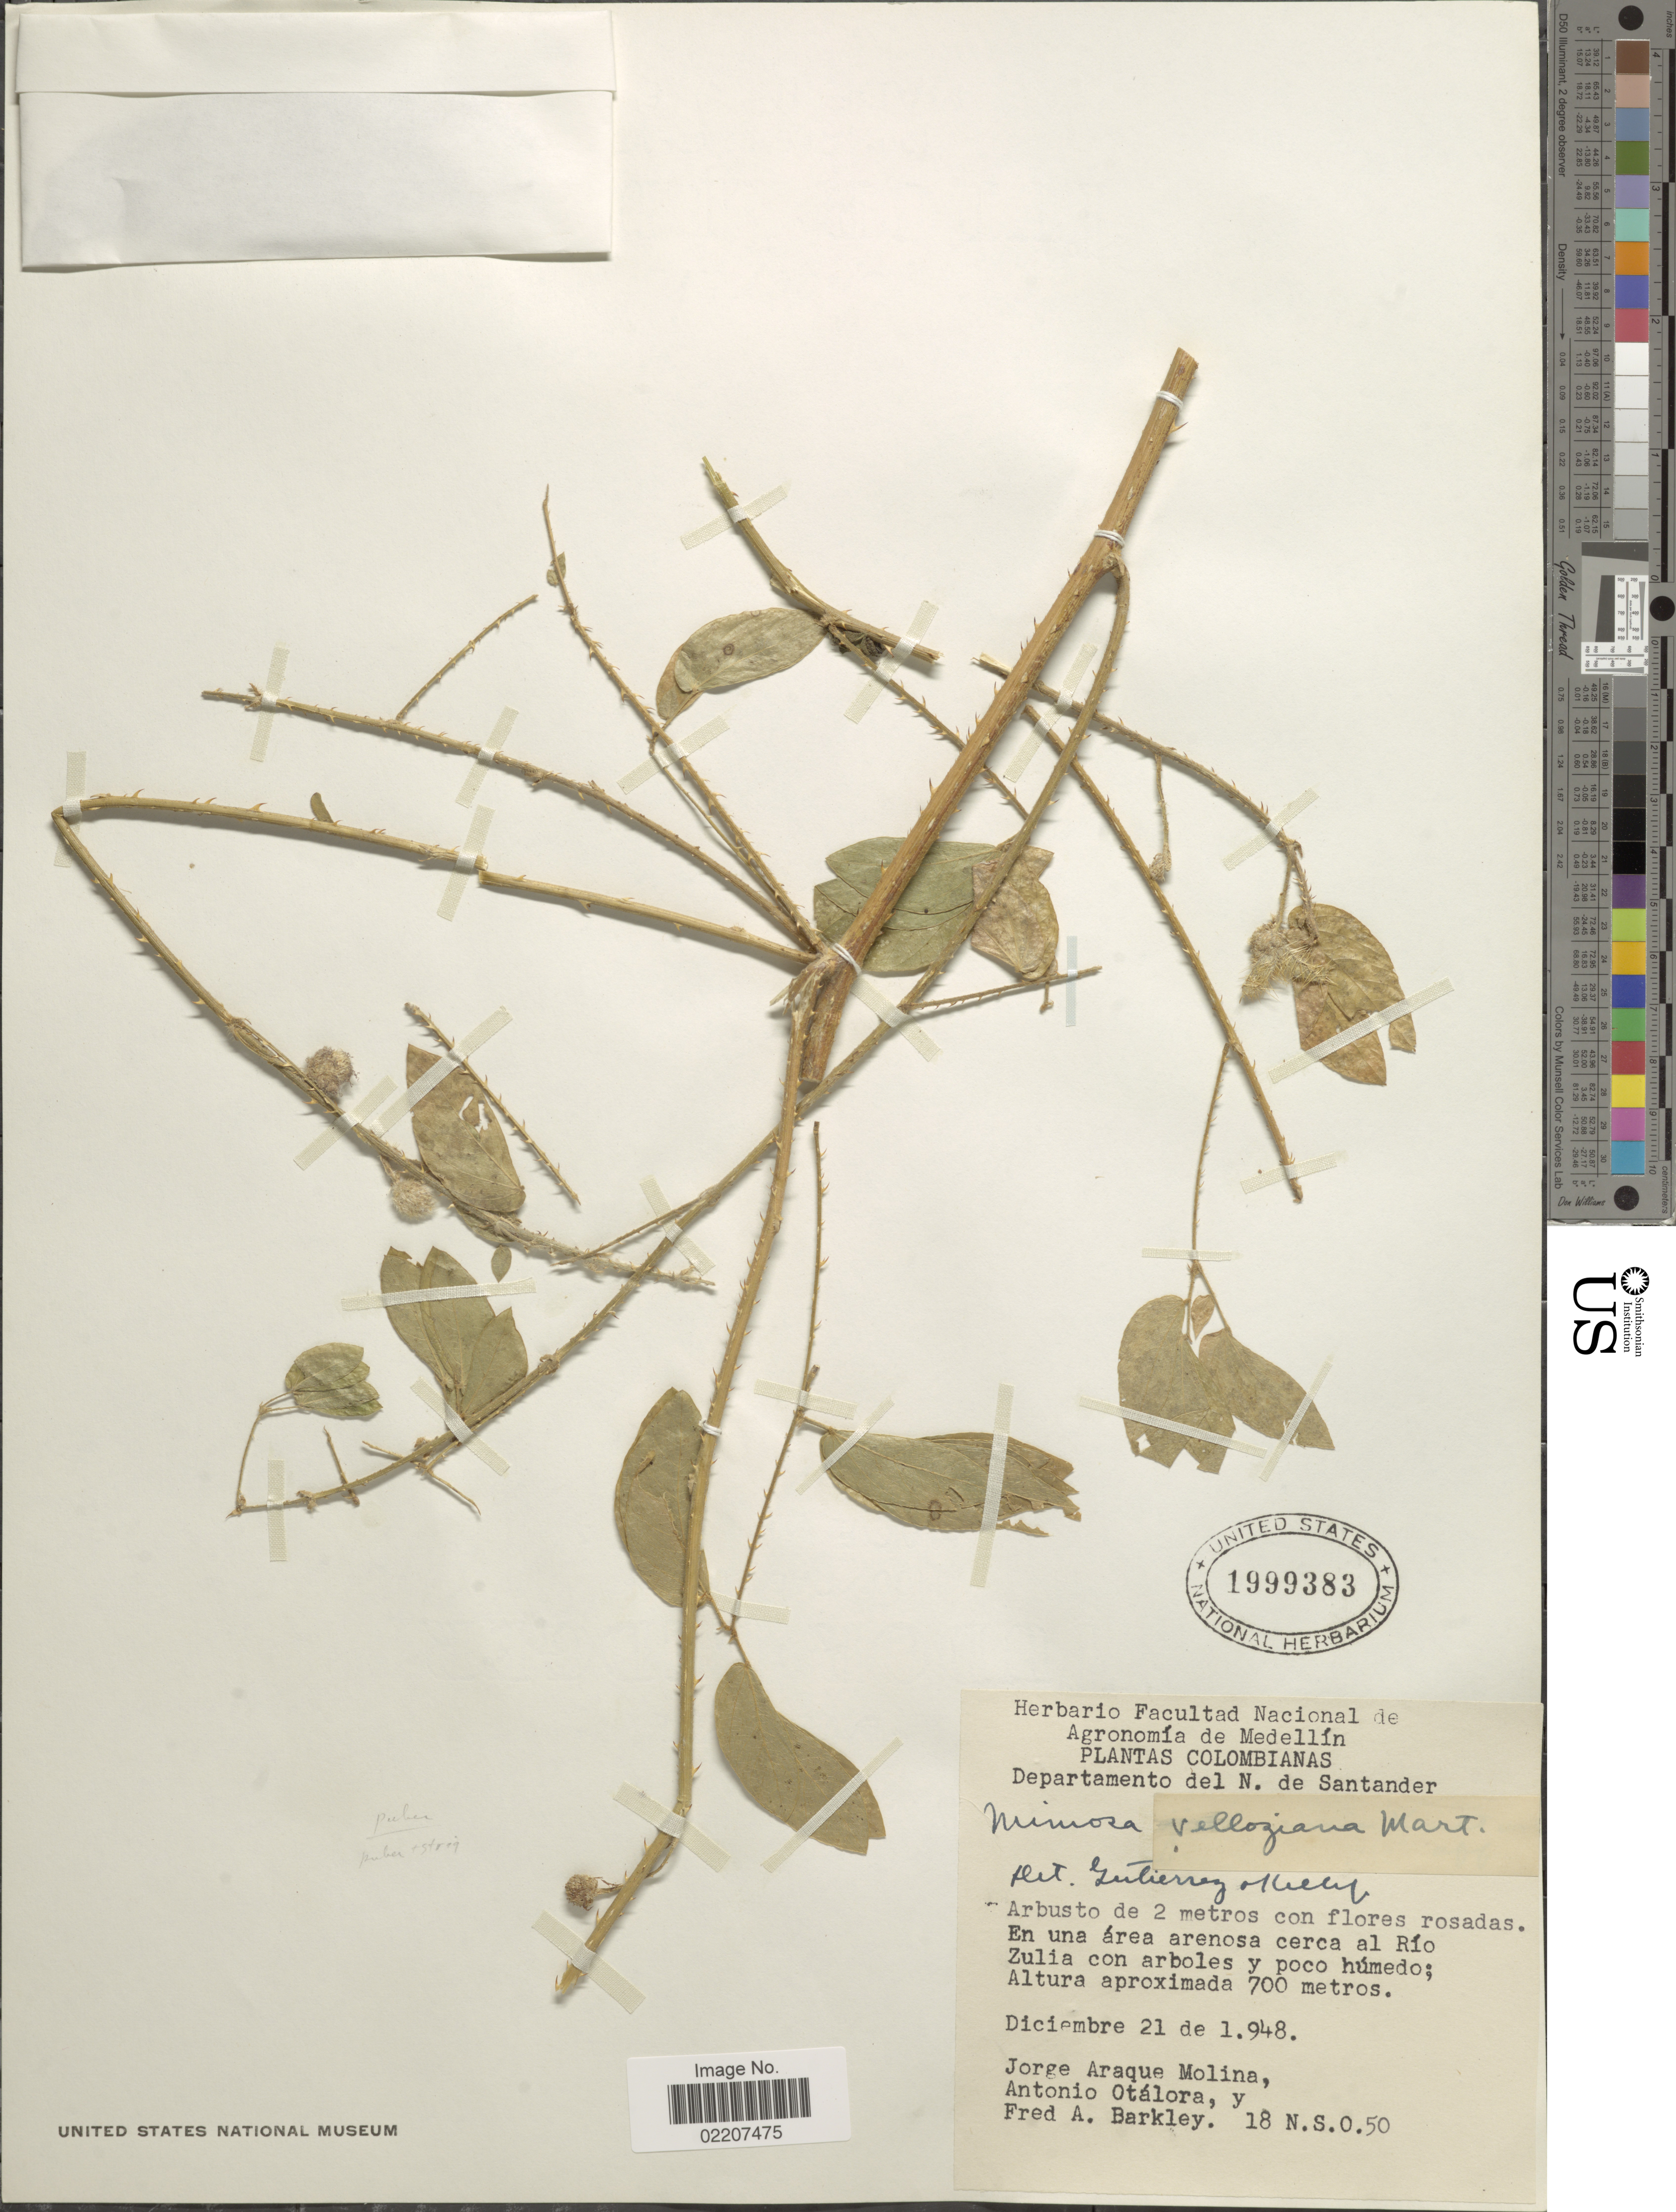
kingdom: Plantae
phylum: Tracheophyta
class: Magnoliopsida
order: Fabales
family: Fabaceae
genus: Mimosa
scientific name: Mimosa sensitiva var. sensitiva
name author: G. Lodd.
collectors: J. Araque Molina, A. Otálora & F. A. Barkley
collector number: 18 N.S.O 50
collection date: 1948-12-21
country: Colombia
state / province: Norte de Santander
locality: Departamento del N. de Santander, En una area arenosa cerca al Rio Zulia con arbloes y poco humedo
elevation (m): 700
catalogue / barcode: US 1999383